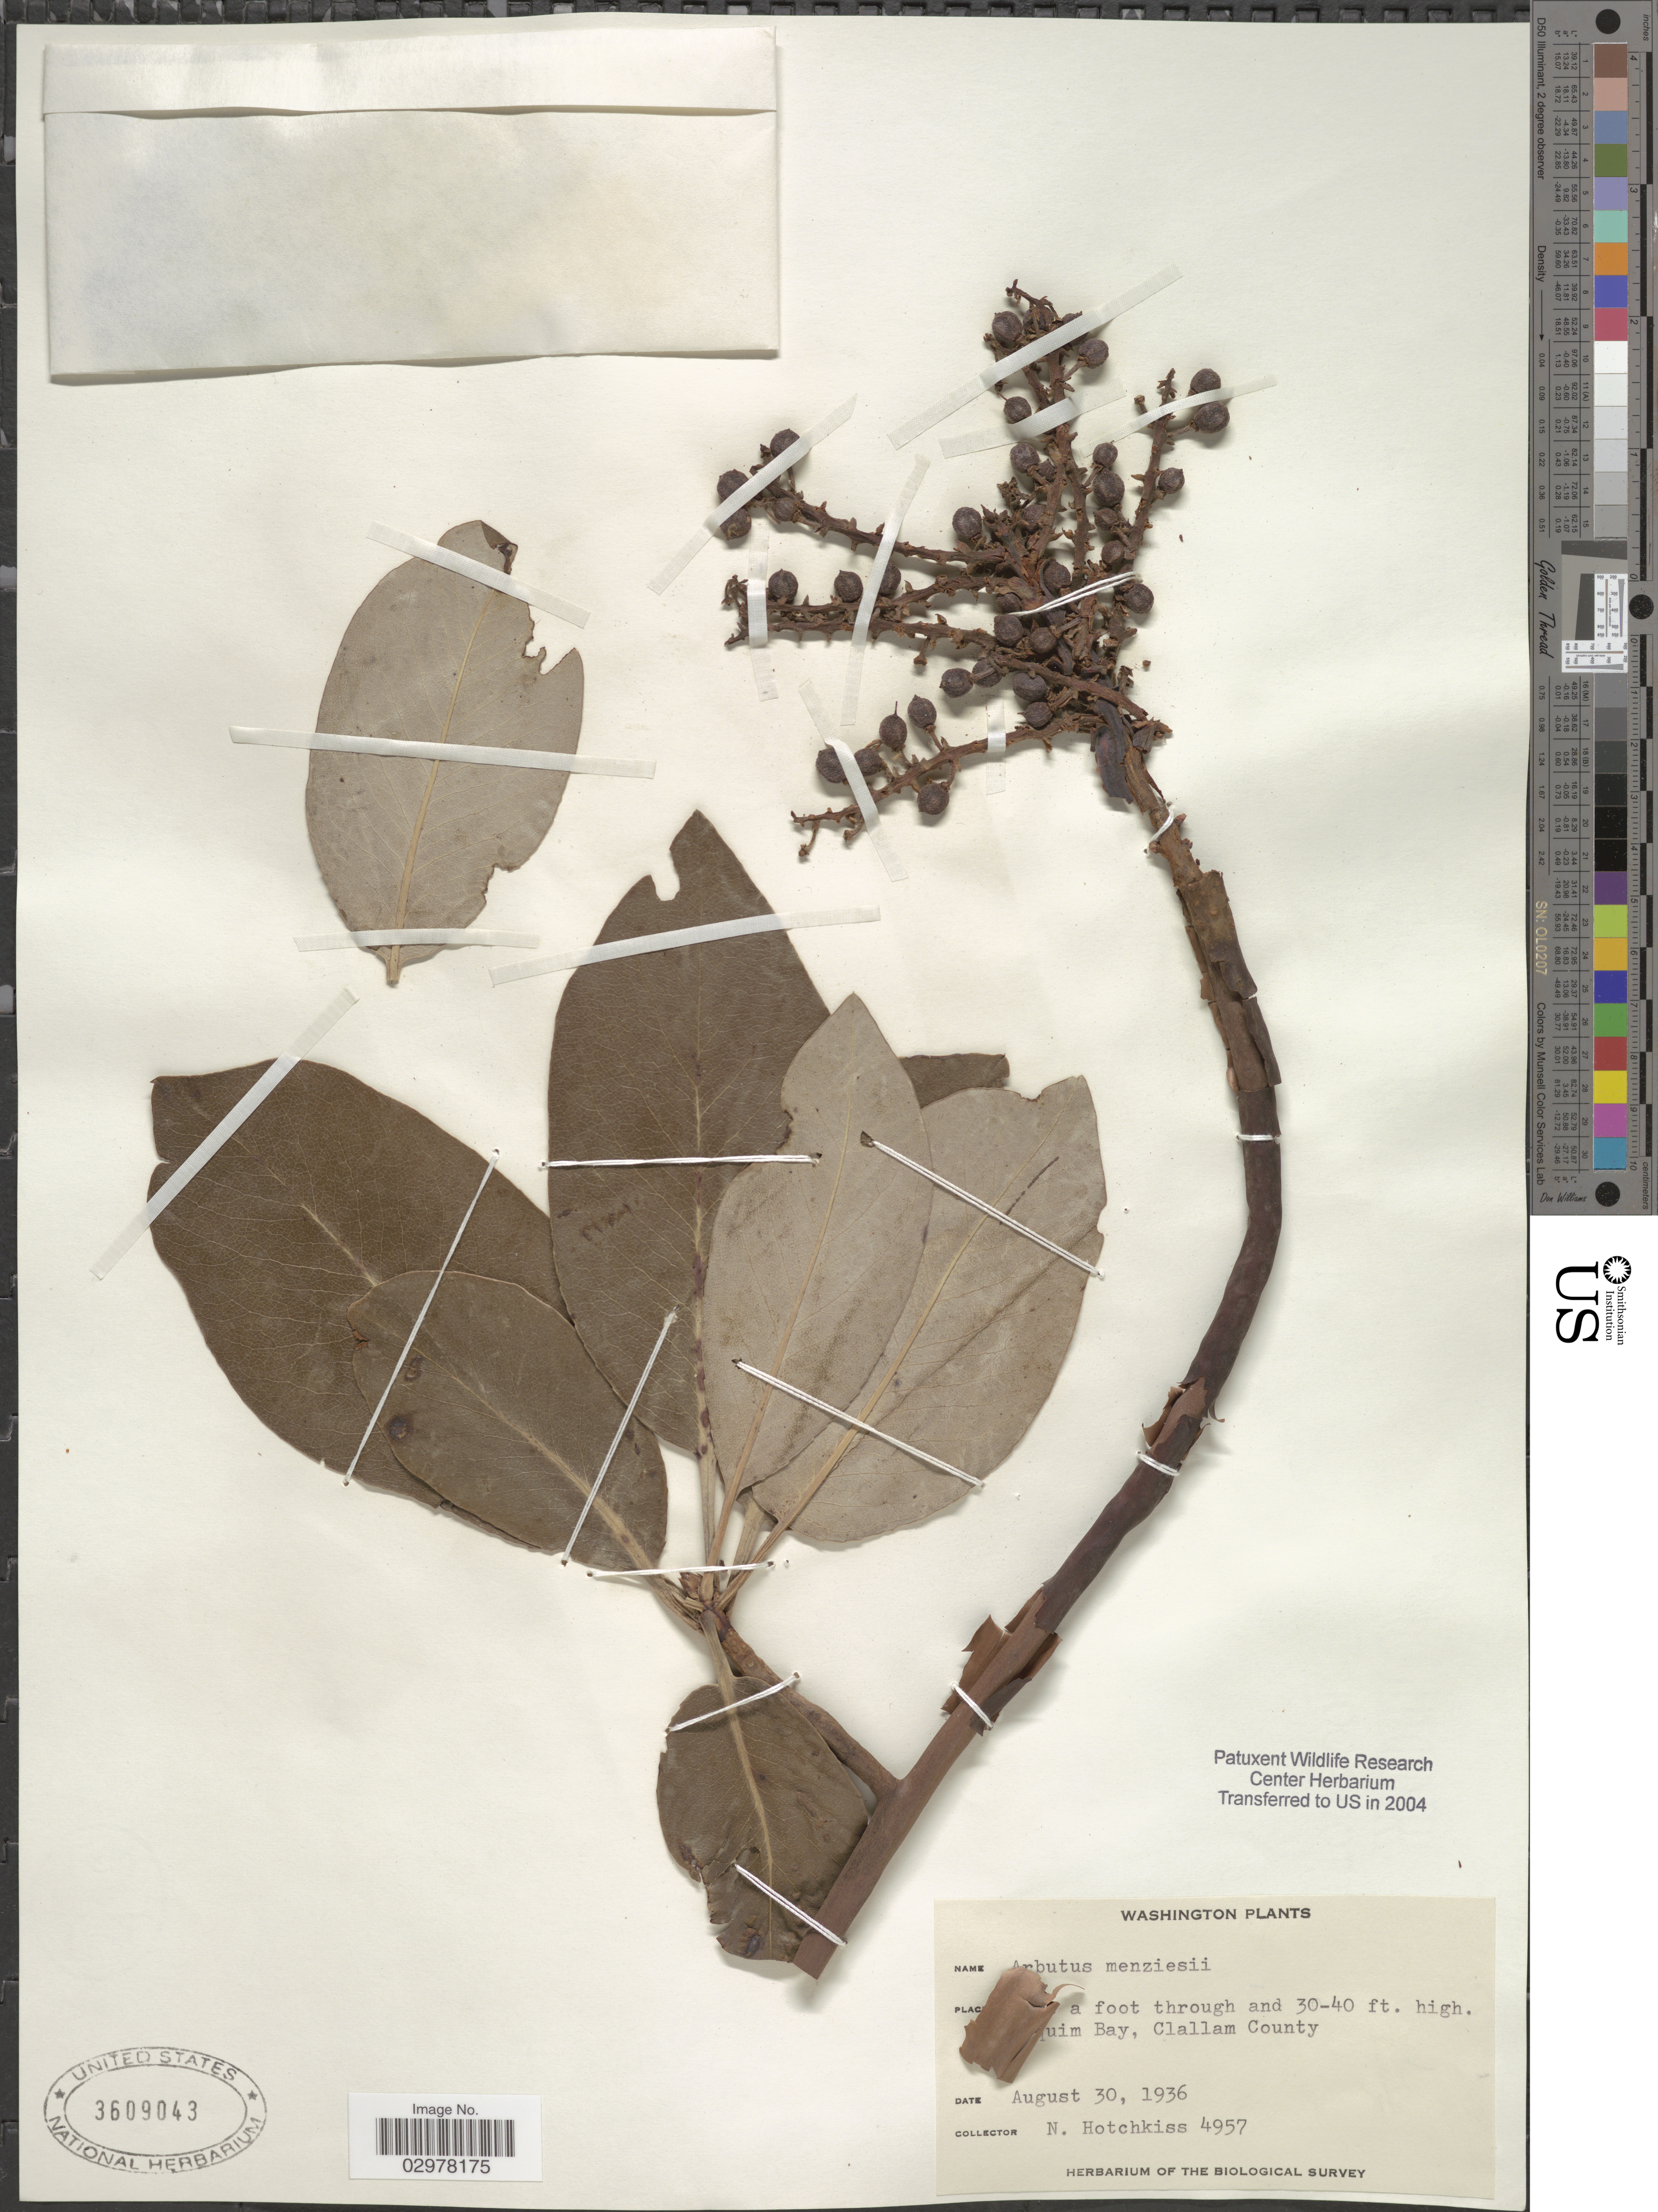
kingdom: Plantae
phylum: Tracheophyta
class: Magnoliopsida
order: Ericales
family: Ericaceae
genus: Arbutus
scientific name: Arbutus menziesii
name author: Pursh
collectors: N. Hotchkiss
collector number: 4957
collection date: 1936-08-30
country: United States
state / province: Washington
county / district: Clallam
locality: Sequim Bay, Clallam County.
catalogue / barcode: US 3609043